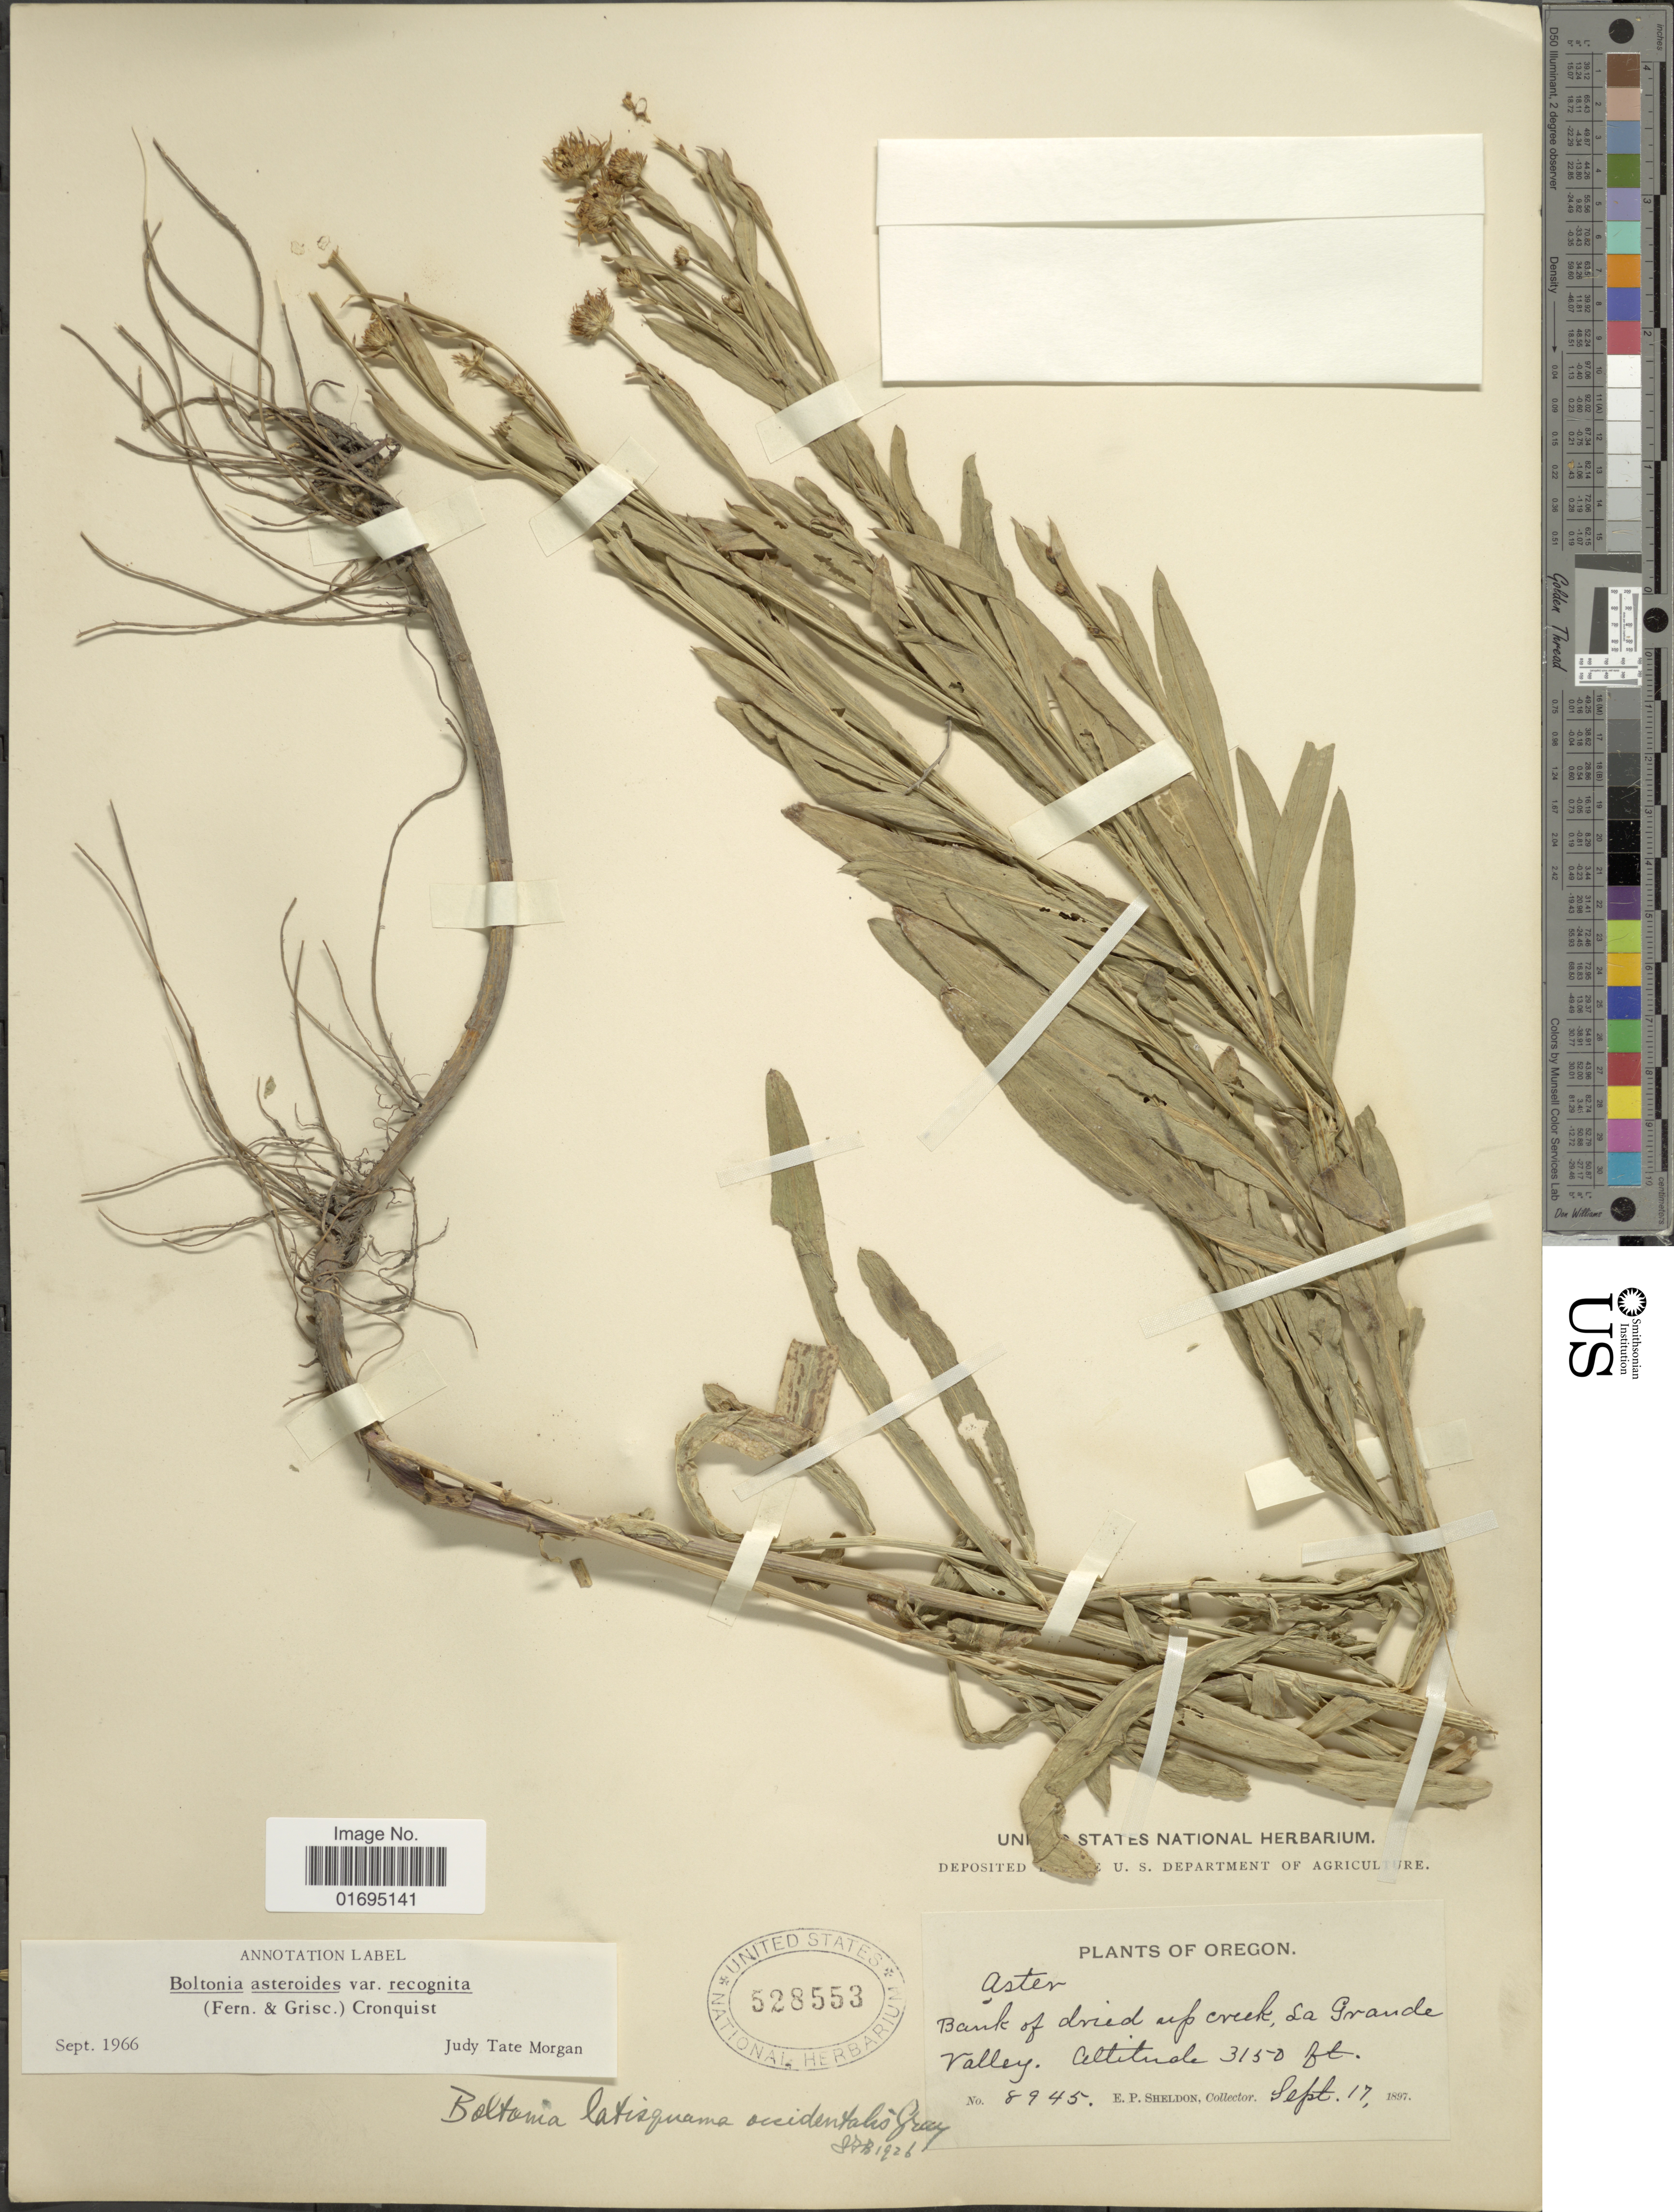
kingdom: Plantae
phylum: Tracheophyta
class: Magnoliopsida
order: Asterales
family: Asteraceae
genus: Boltonia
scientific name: Boltonia asteroides var. recognita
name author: (Fernald & Griscom) Cronq.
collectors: E. P. Sheldon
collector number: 8945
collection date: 1897-09-17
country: United States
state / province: Oregon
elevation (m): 960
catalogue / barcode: US 528553